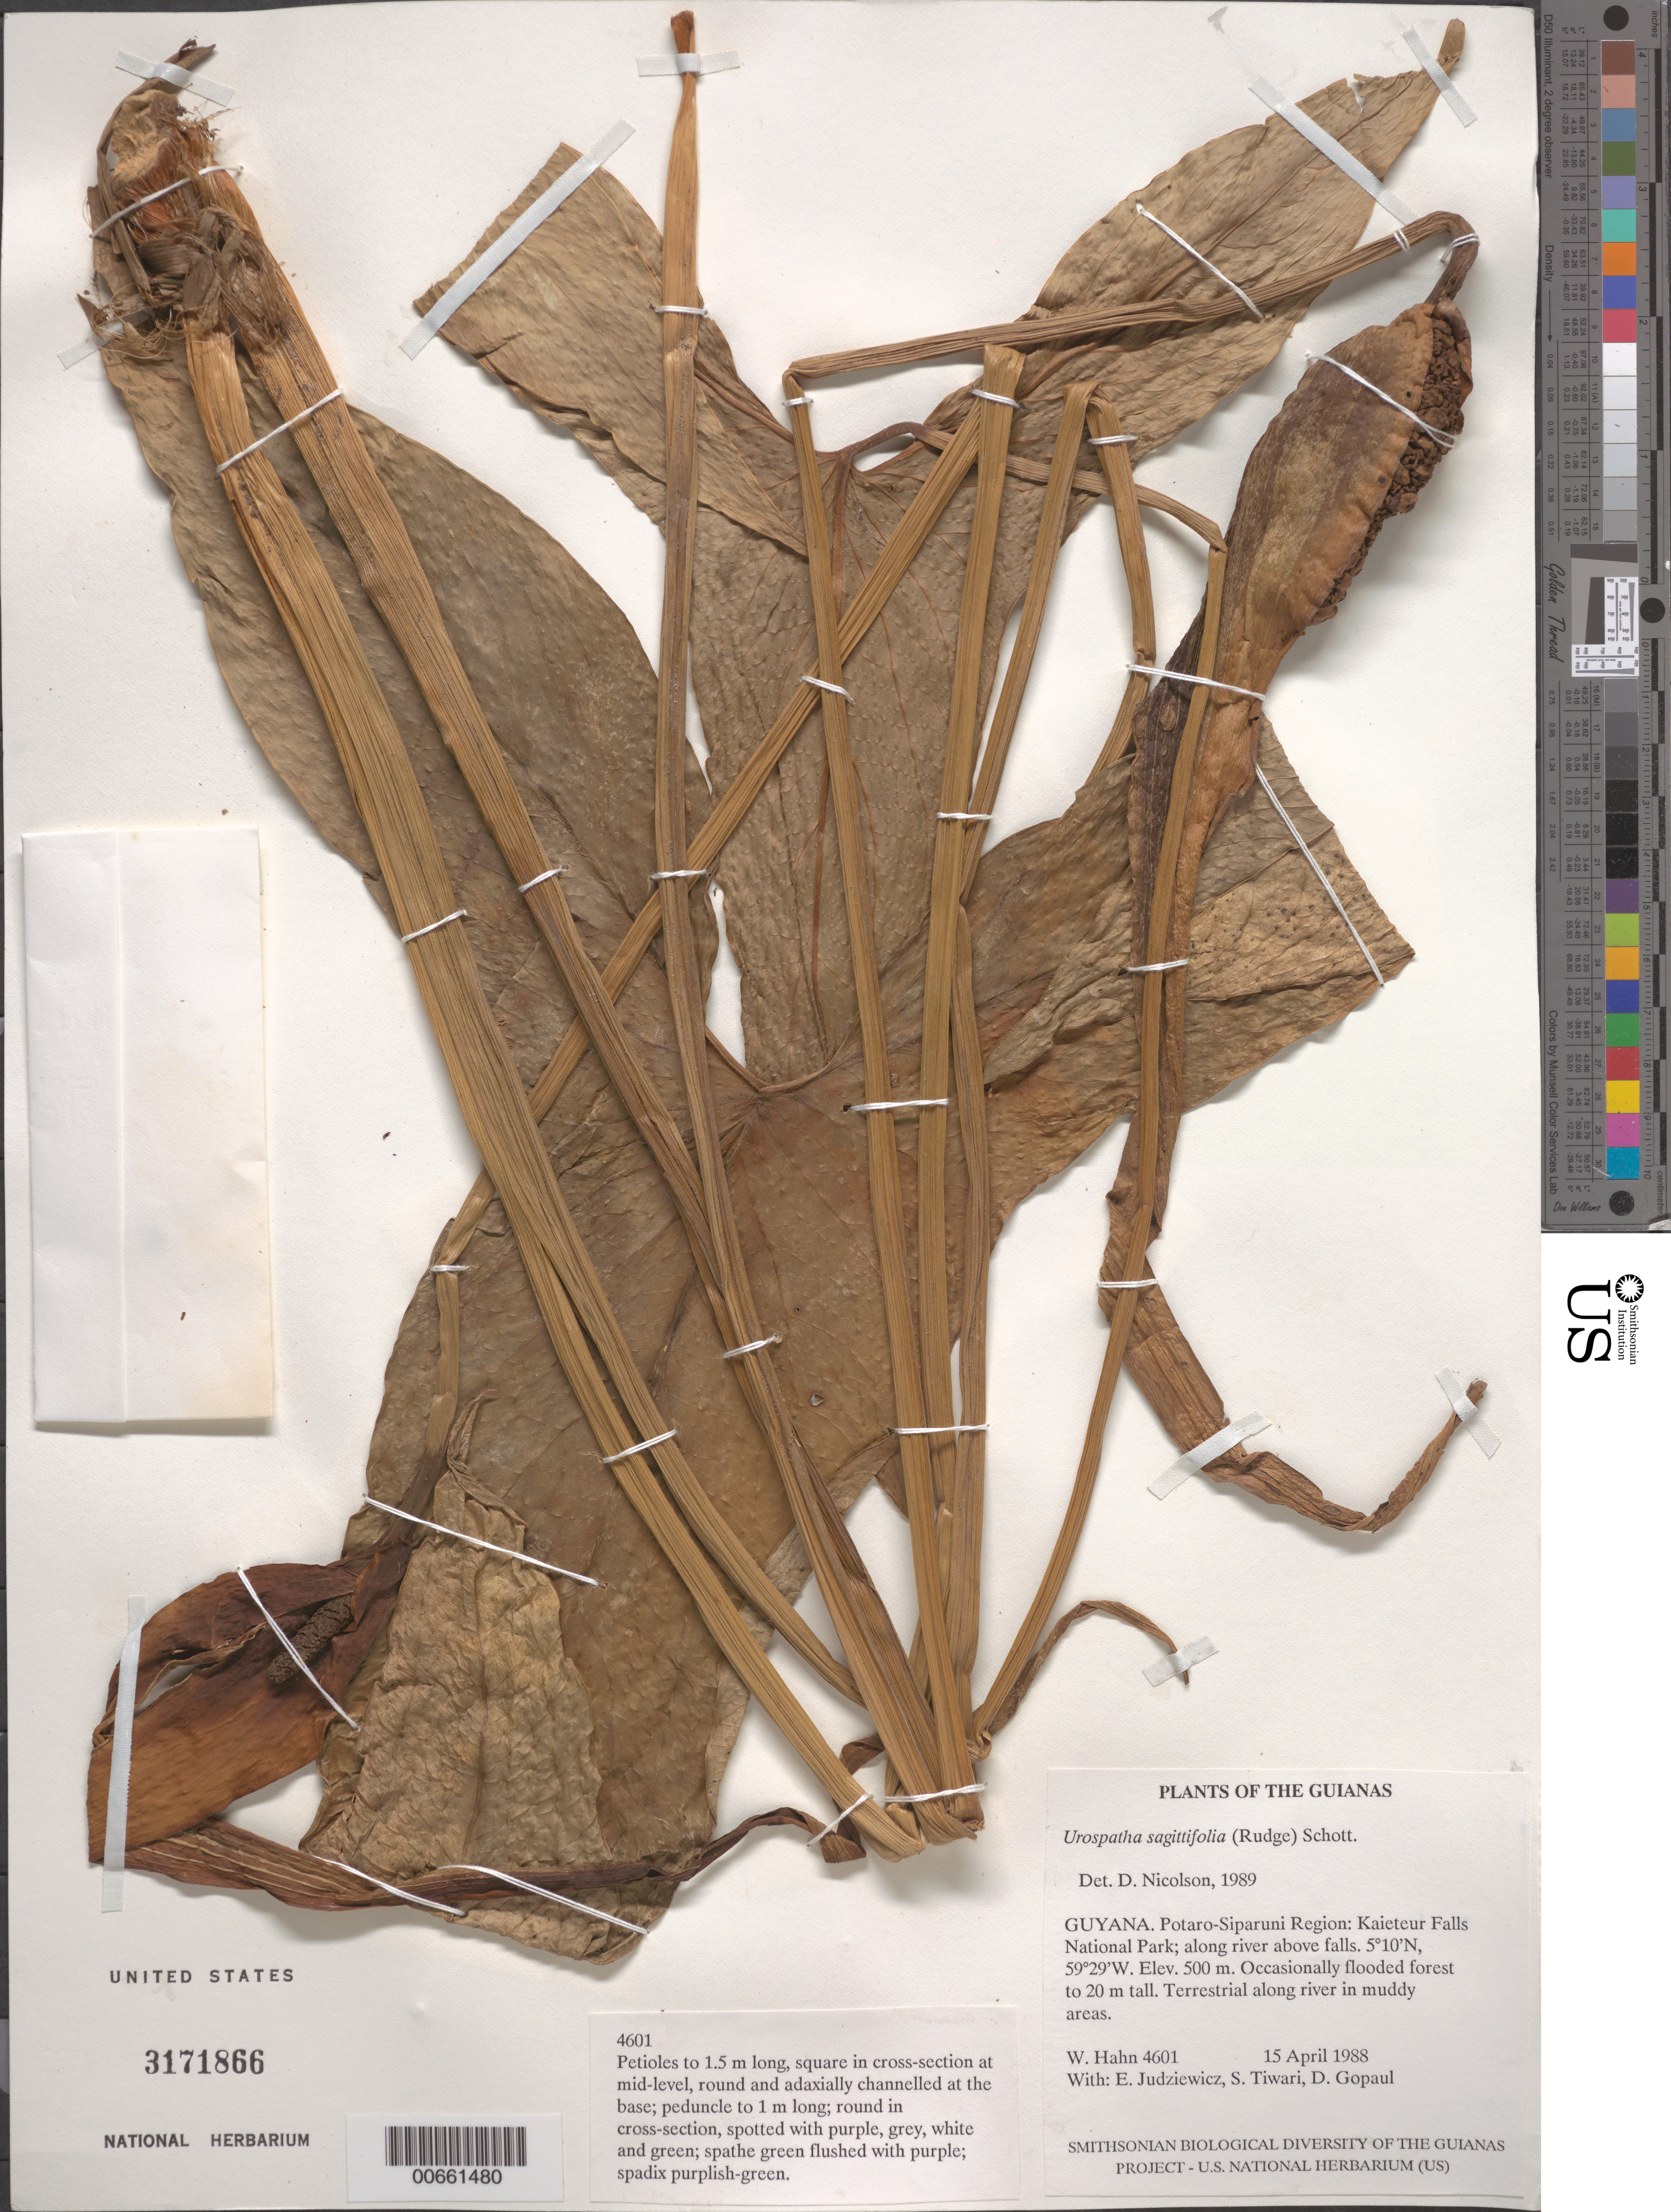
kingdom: Plantae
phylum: Tracheophyta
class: Liliopsida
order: Alismatales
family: Araceae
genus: Urospatha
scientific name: Urospatha sagittifolia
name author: (Rudge) Schott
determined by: Nicolson, Dan H.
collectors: W. Hahn, E. J. Judziewicz, S. Tiwari & D. Gopaul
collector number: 4601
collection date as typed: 15 April 1988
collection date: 1988-04-15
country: Guyana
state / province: Potaro-Siparuni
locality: Kaieteur Falls National Park; along river above falls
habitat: Occasionally flooded forest to 20 m tall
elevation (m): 500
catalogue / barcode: US 3171866